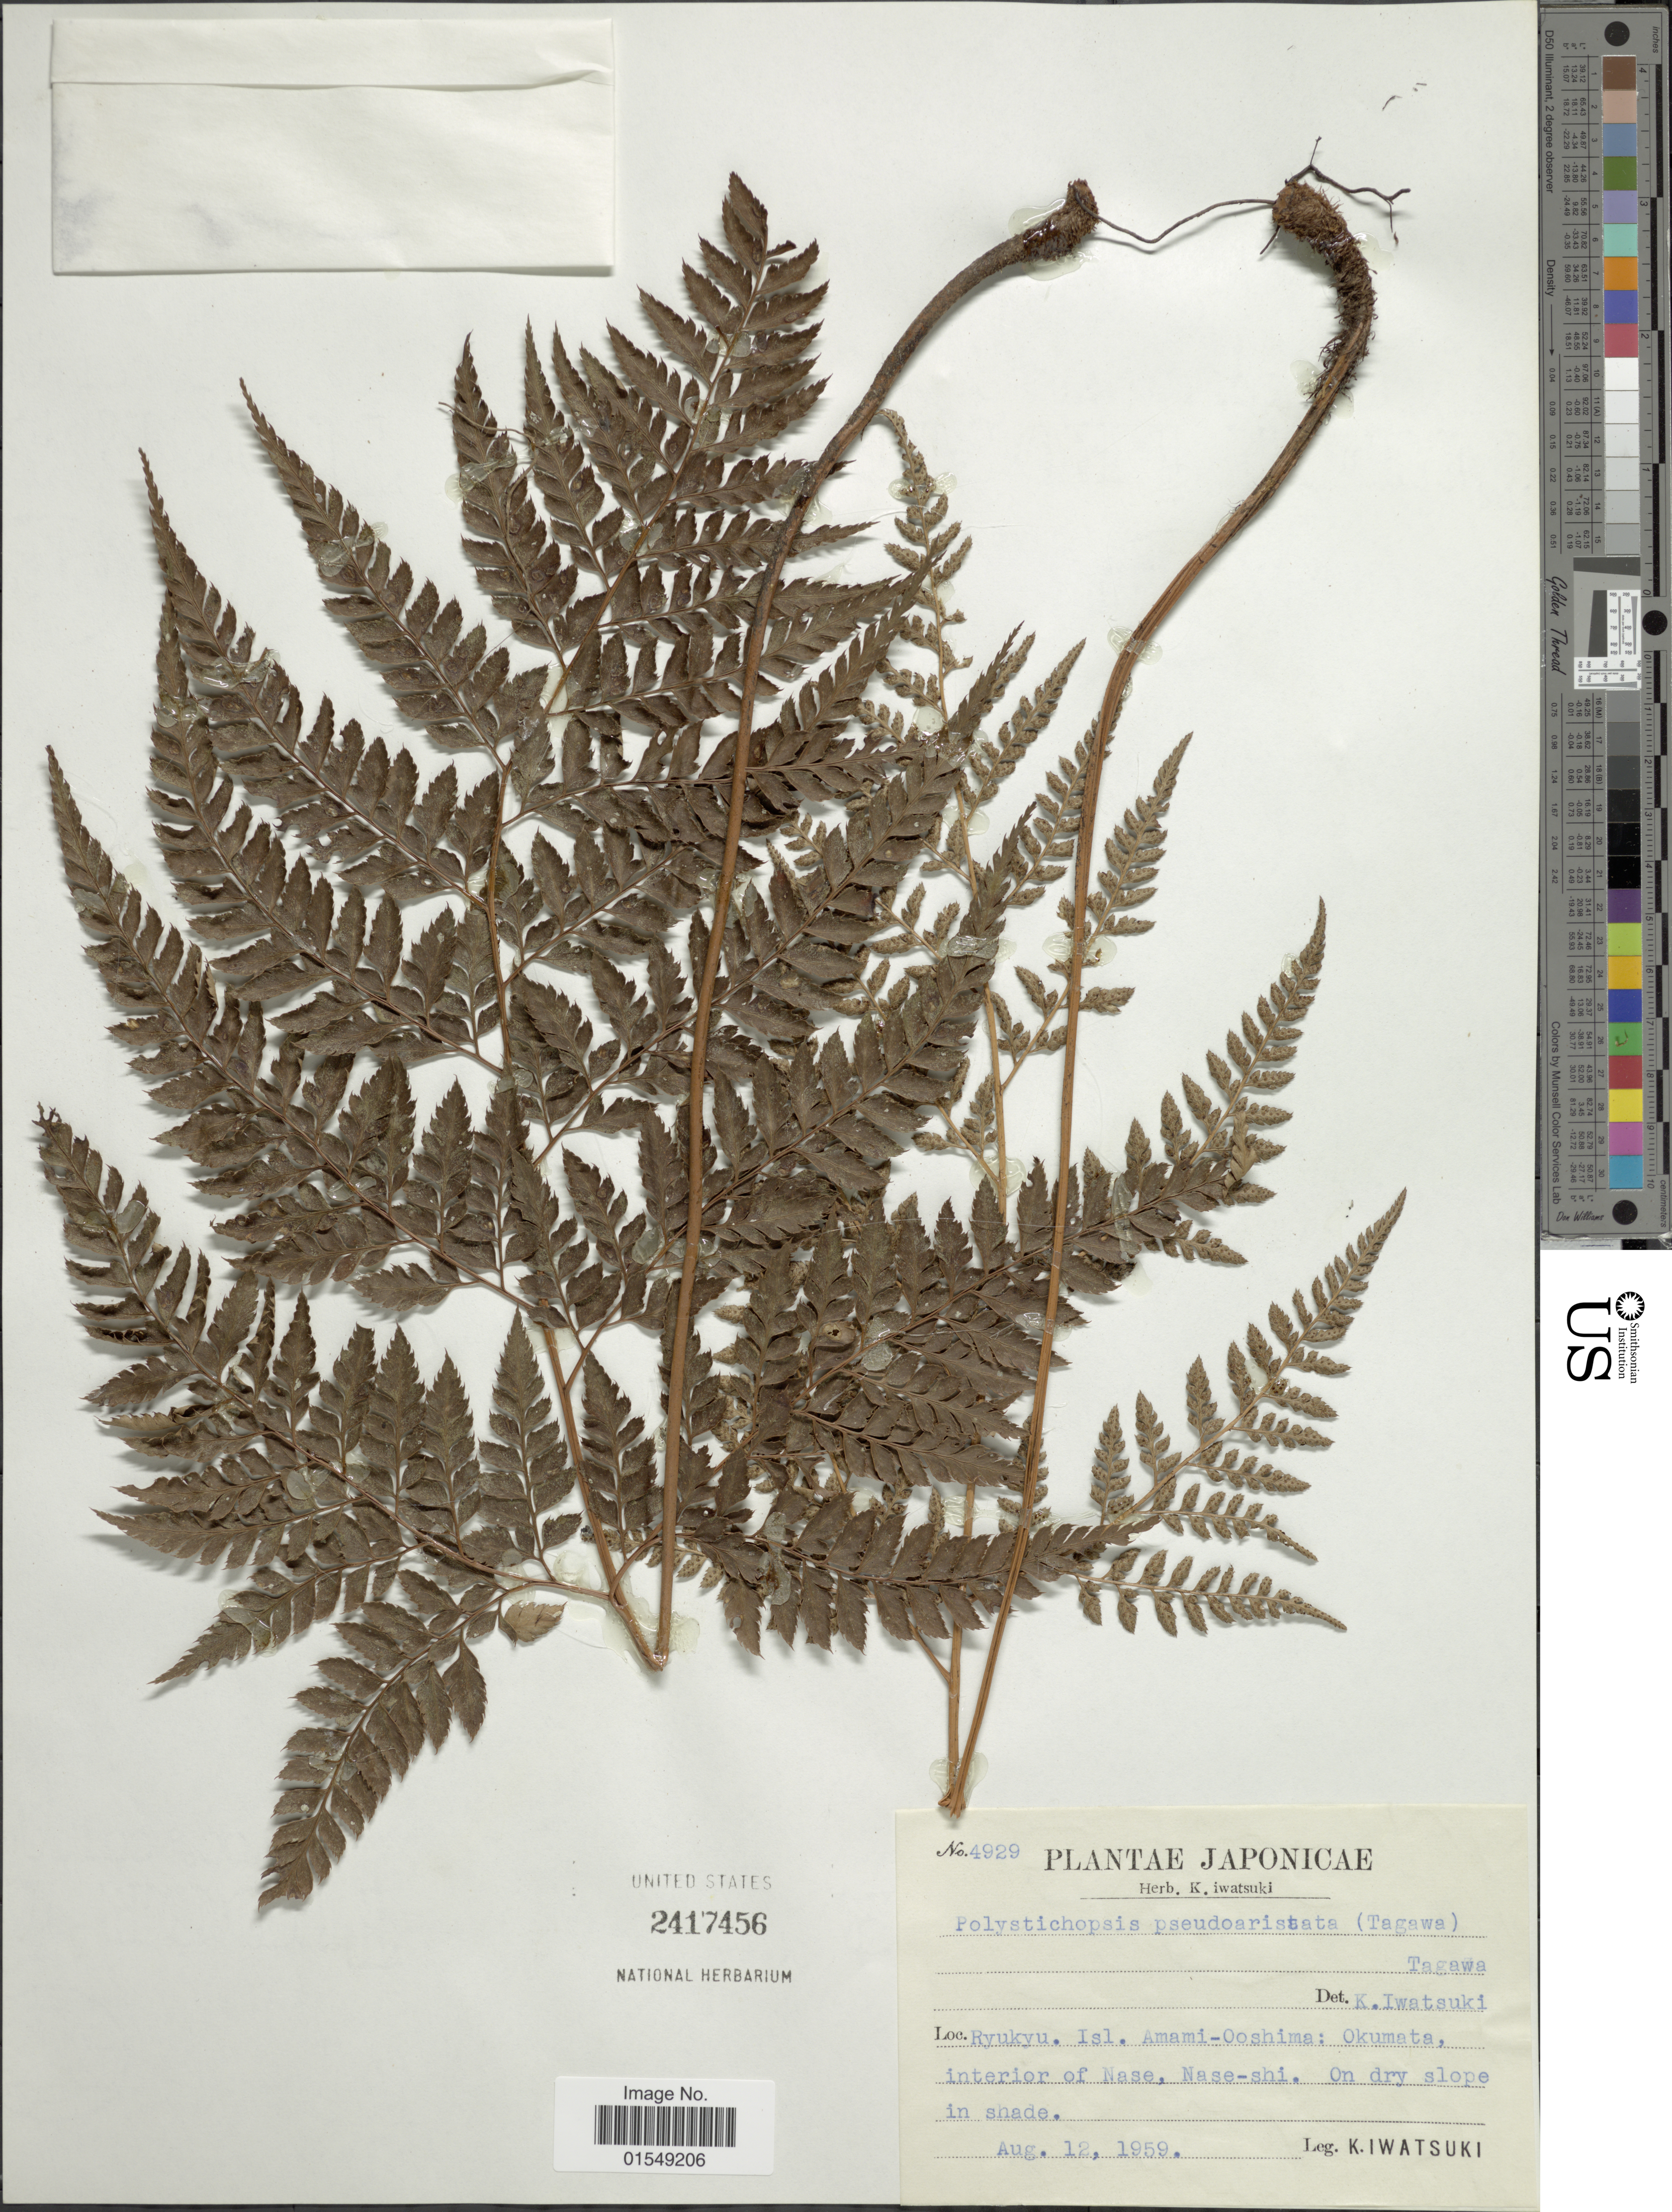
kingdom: Plantae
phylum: Tracheophyta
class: Polypodiopsida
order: Polypodiales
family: Dryopteridaceae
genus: Arachniodes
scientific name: Arachniodes pseudoaristata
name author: (Tagawa) Ohwi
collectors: K. Iwatsuki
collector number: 4929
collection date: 1959-08-12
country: Japan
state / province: Okinawa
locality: Japonicae, Ryukyu. Isl. Amami-Ooshima: Okumata interior of Nase, Nase-shi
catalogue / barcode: US 2417456